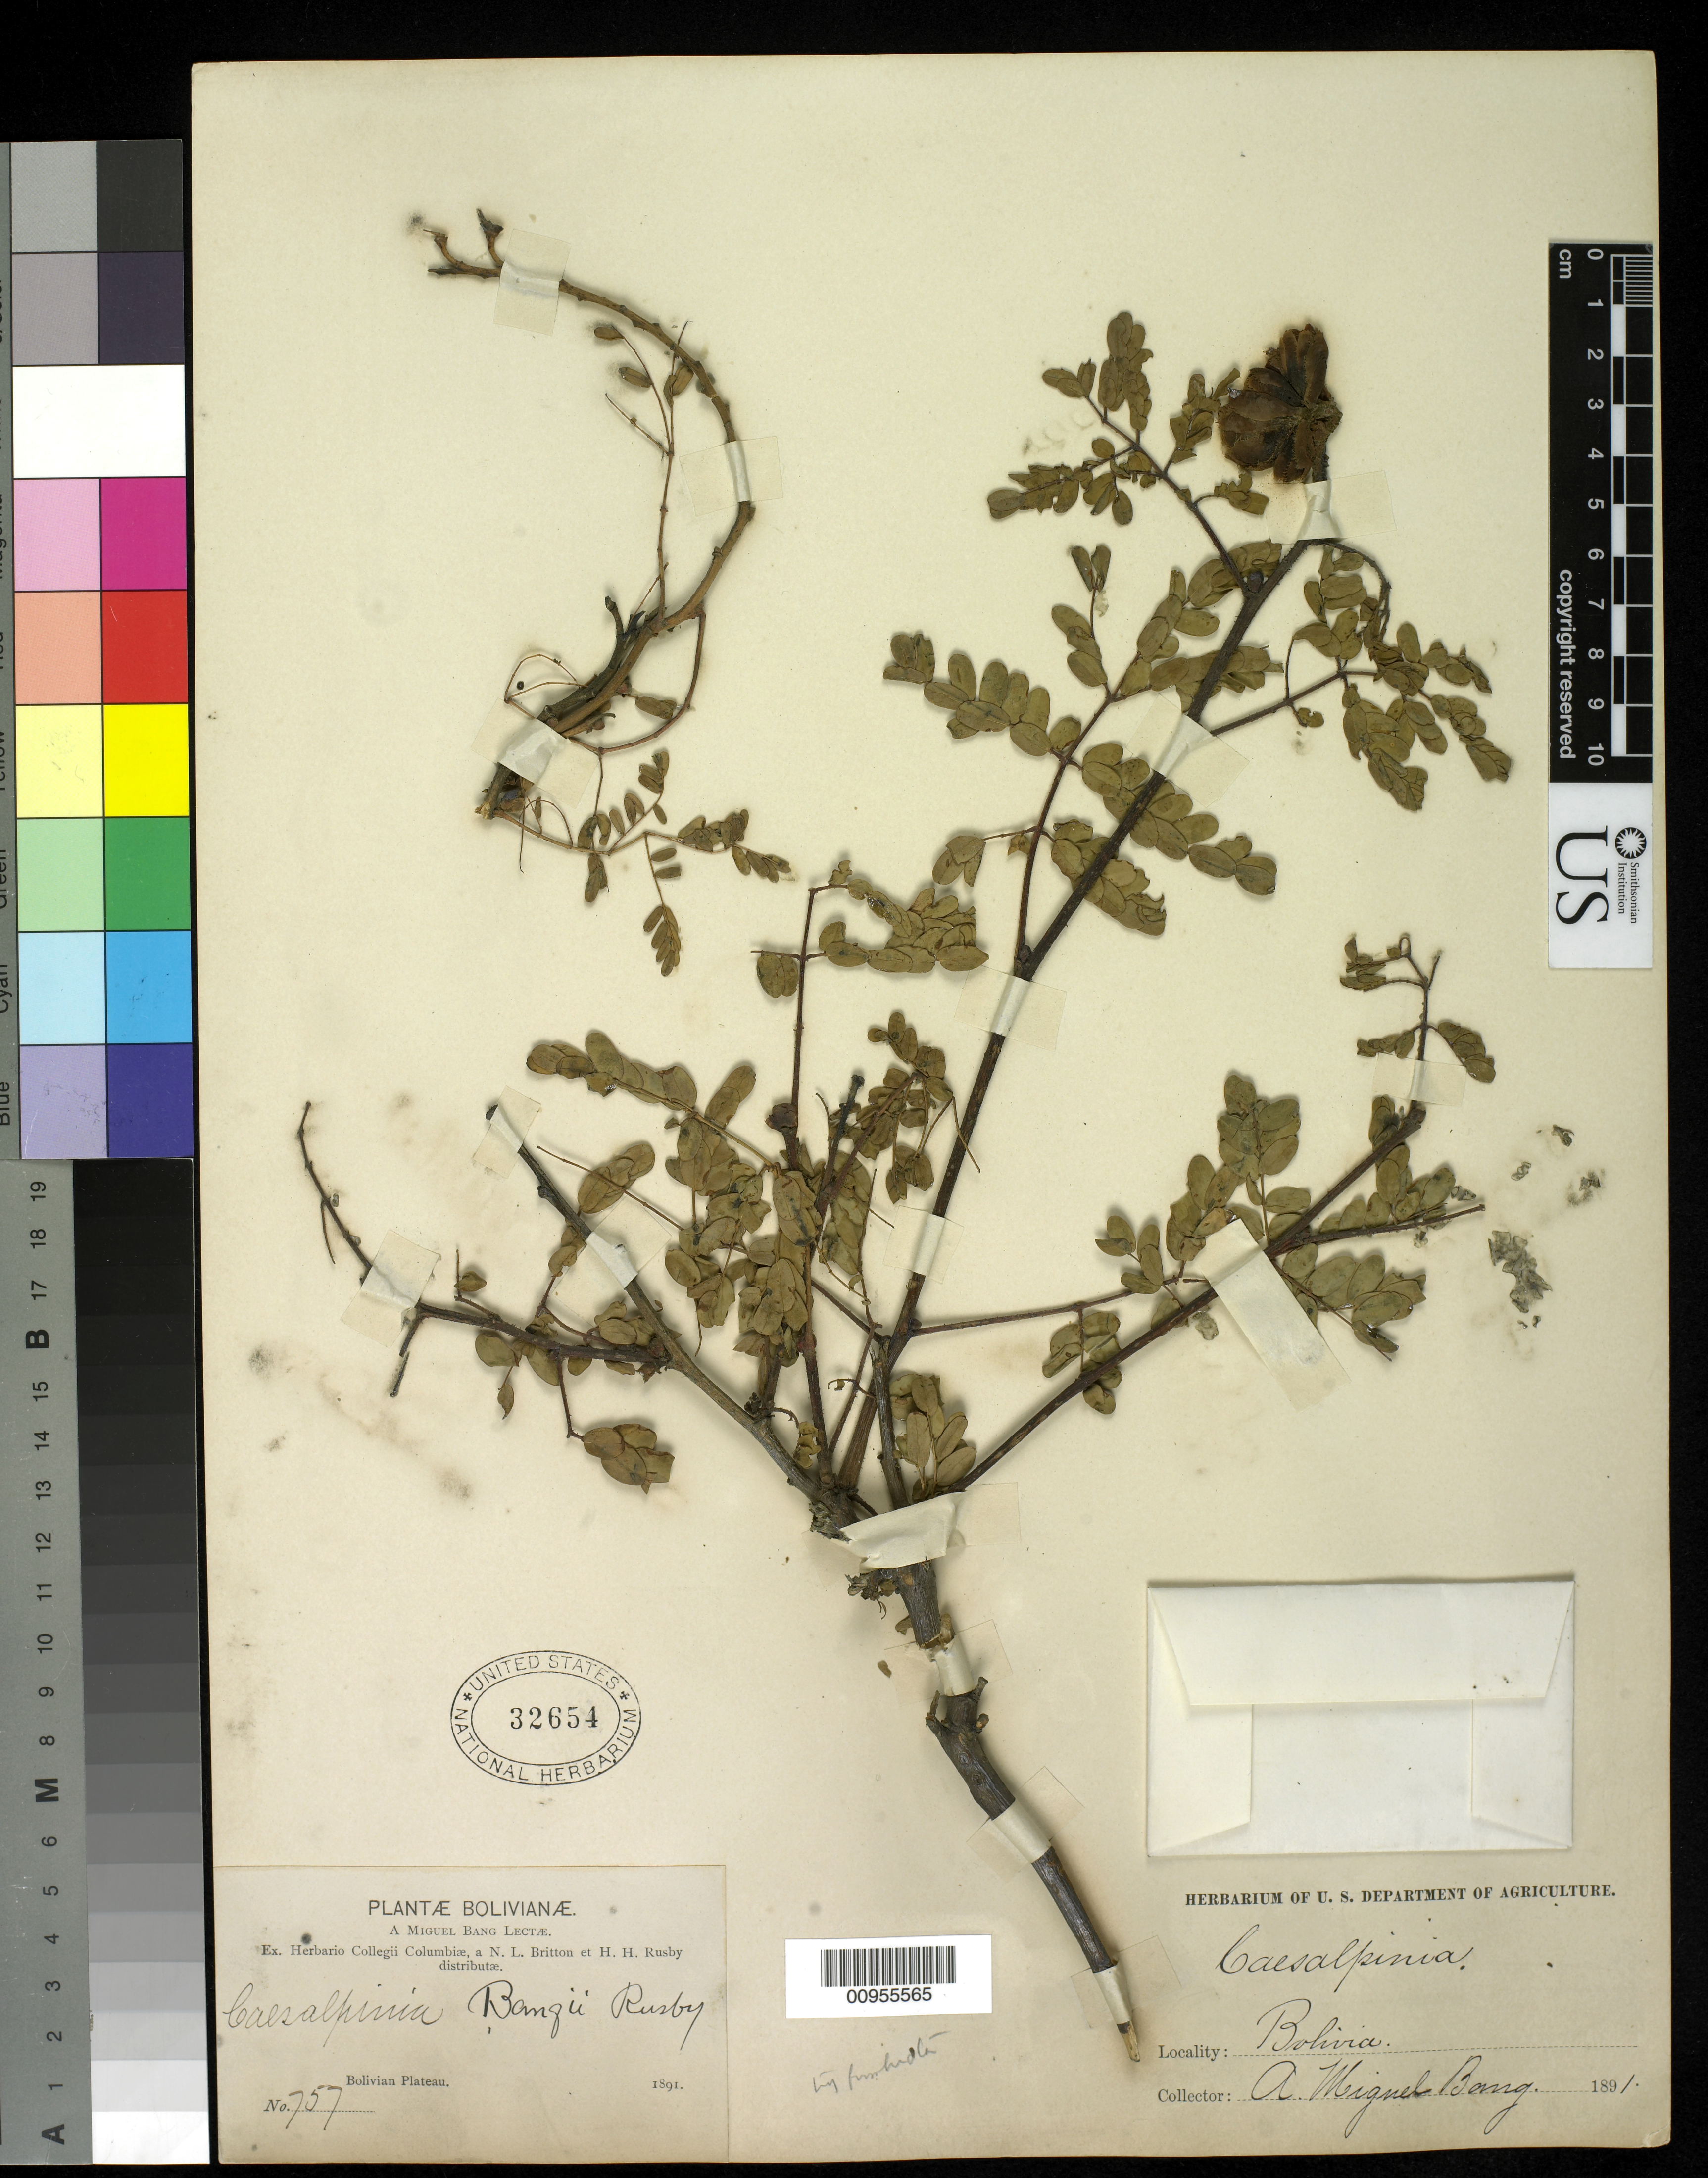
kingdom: Plantae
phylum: Tracheophyta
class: Magnoliopsida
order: Fabales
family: Fabaceae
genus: Caesalpinia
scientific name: Caesalpinia bangii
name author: Rusby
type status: Isotype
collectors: M. Bang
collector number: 757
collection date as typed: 1891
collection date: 1891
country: Bolivia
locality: Bolivian Plateau.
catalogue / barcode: US 32654